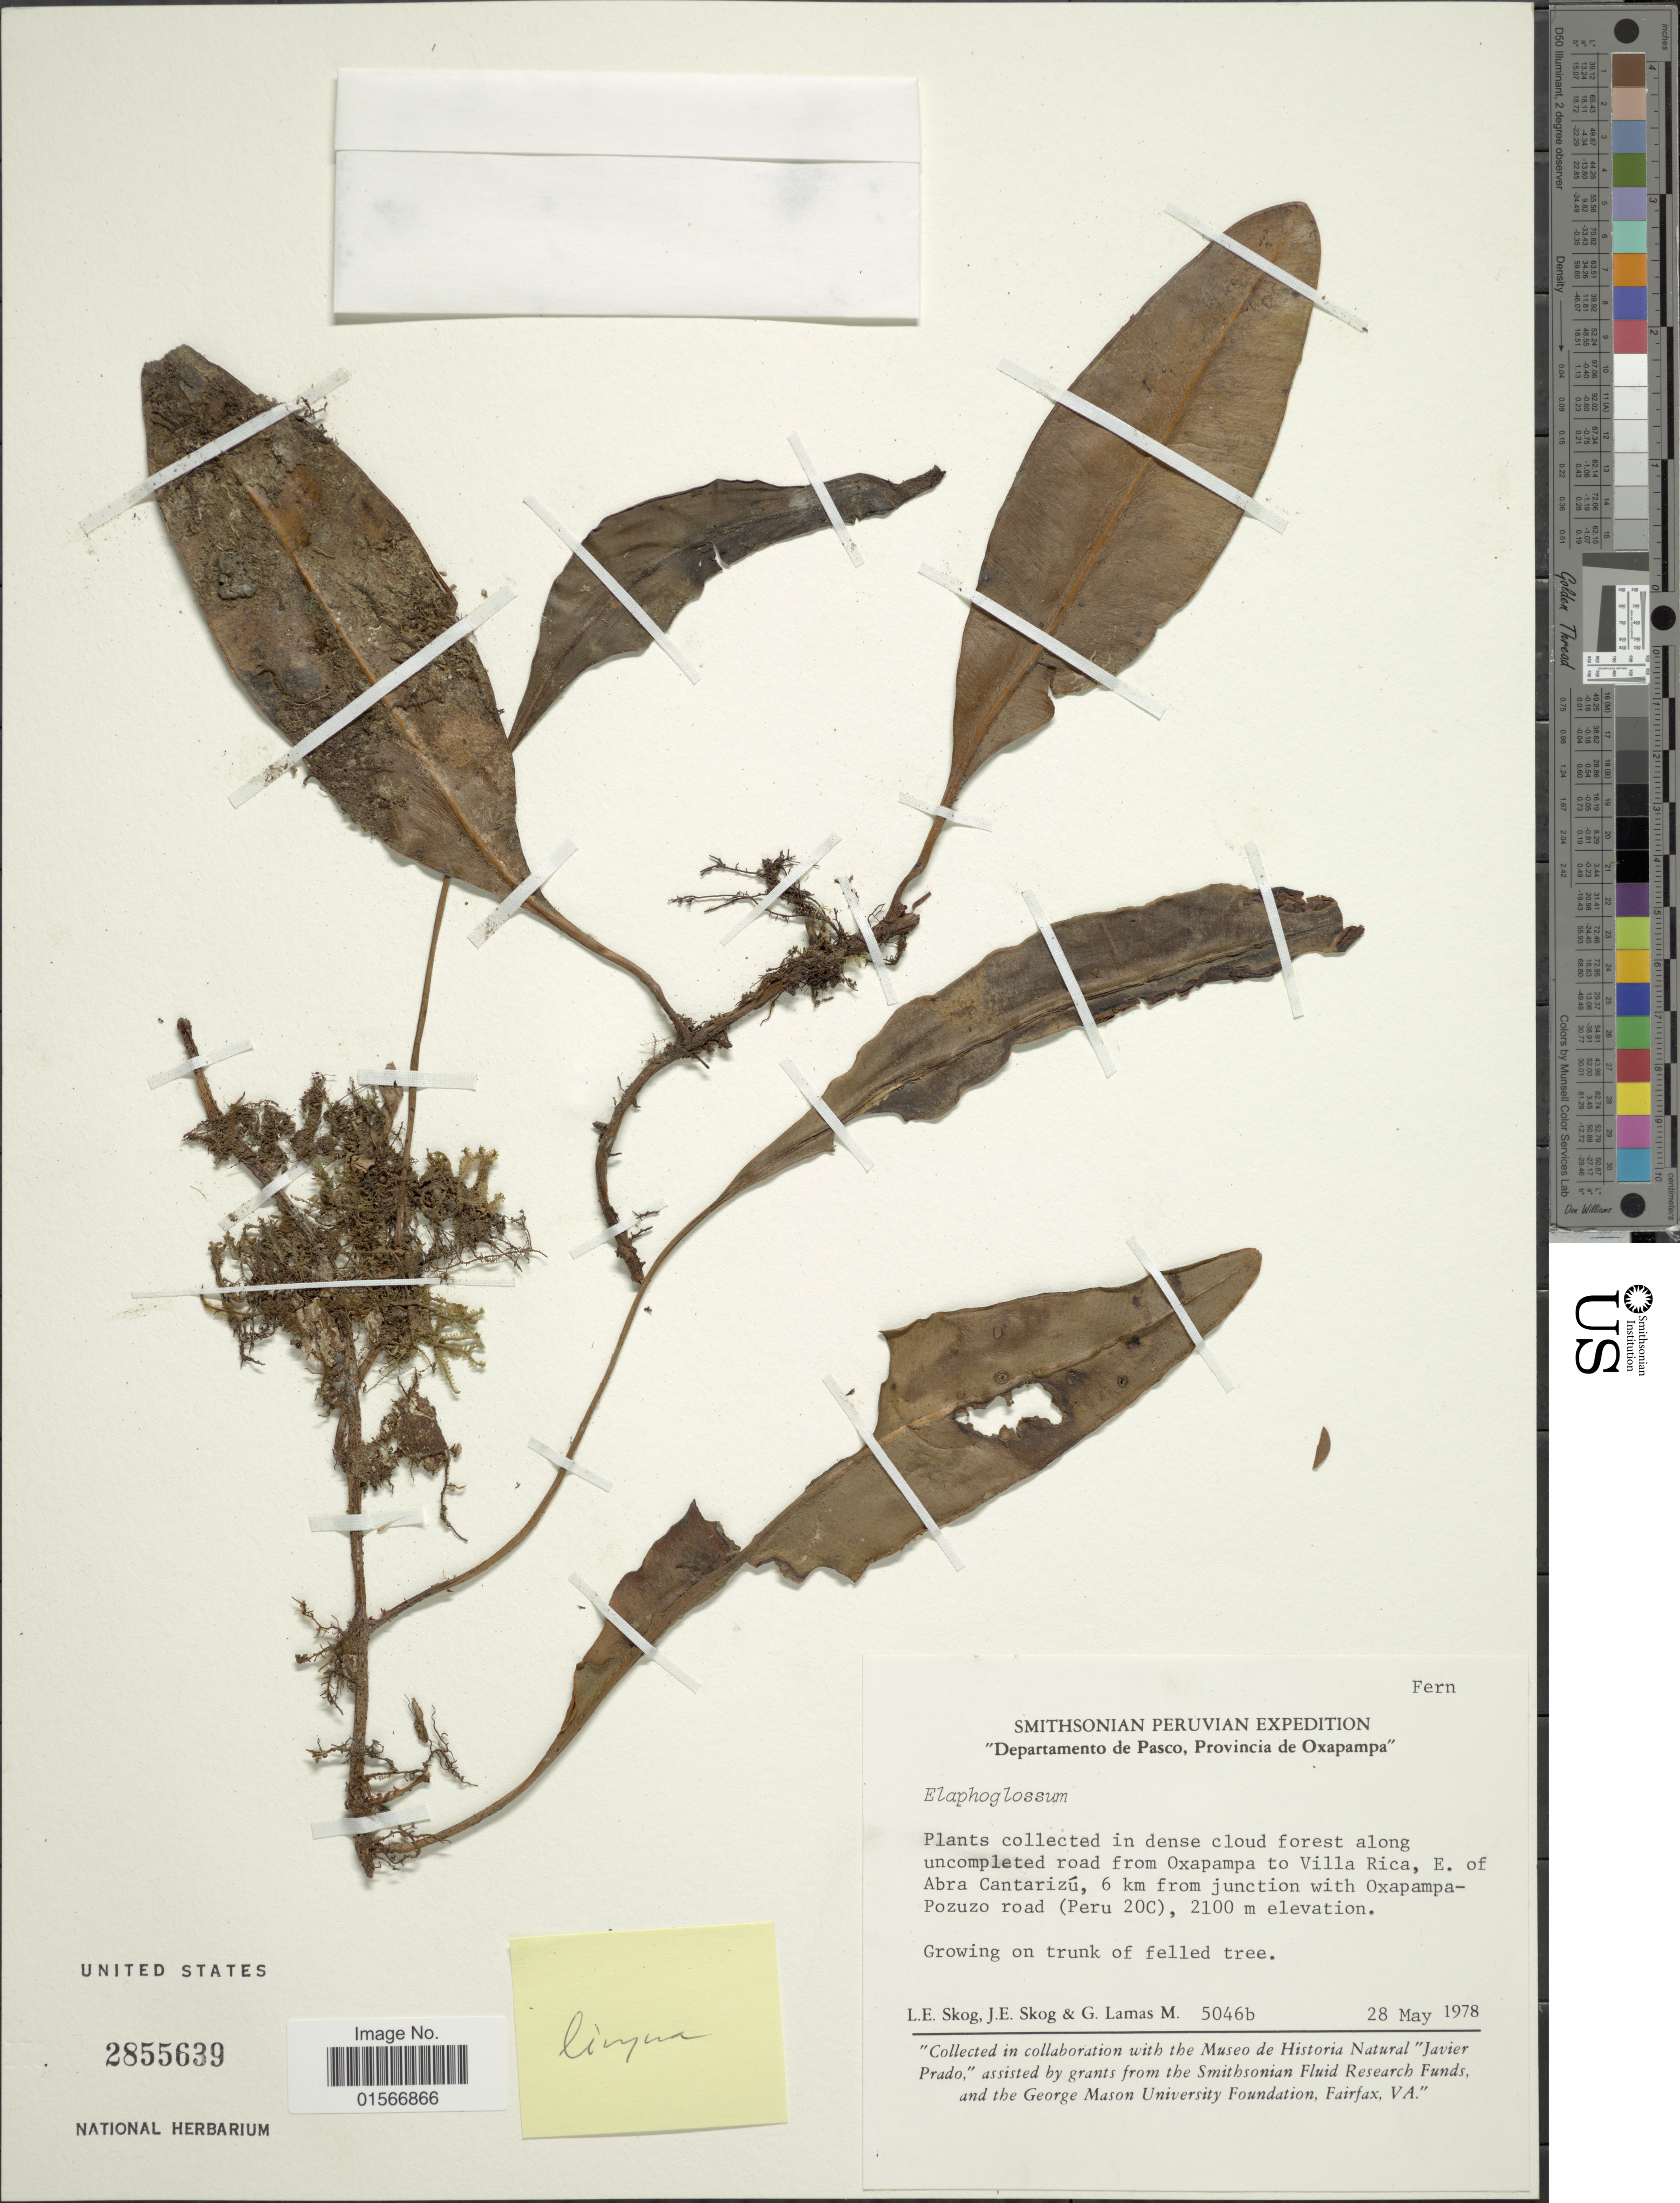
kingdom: Plantae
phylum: Tracheophyta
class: Polypodiopsida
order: Polypodiales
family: Dryopteridaceae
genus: Elaphoglossum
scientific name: Elaphoglossum lingua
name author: (C. Presl) Brack.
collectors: L. E. Skog, J. E. Skog & G. Lamas M.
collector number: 5046b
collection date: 1978-05-28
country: Peru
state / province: Pasco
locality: Departamento de Pasco, Provincia de Oxapampa, in dense cloud forest along uncompleted road from Oxapampa to Villa Rica, E. of Abra Cantarizú, 6 km from junction with Oxapampa-Pozuzo road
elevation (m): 2100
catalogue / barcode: US 2855639